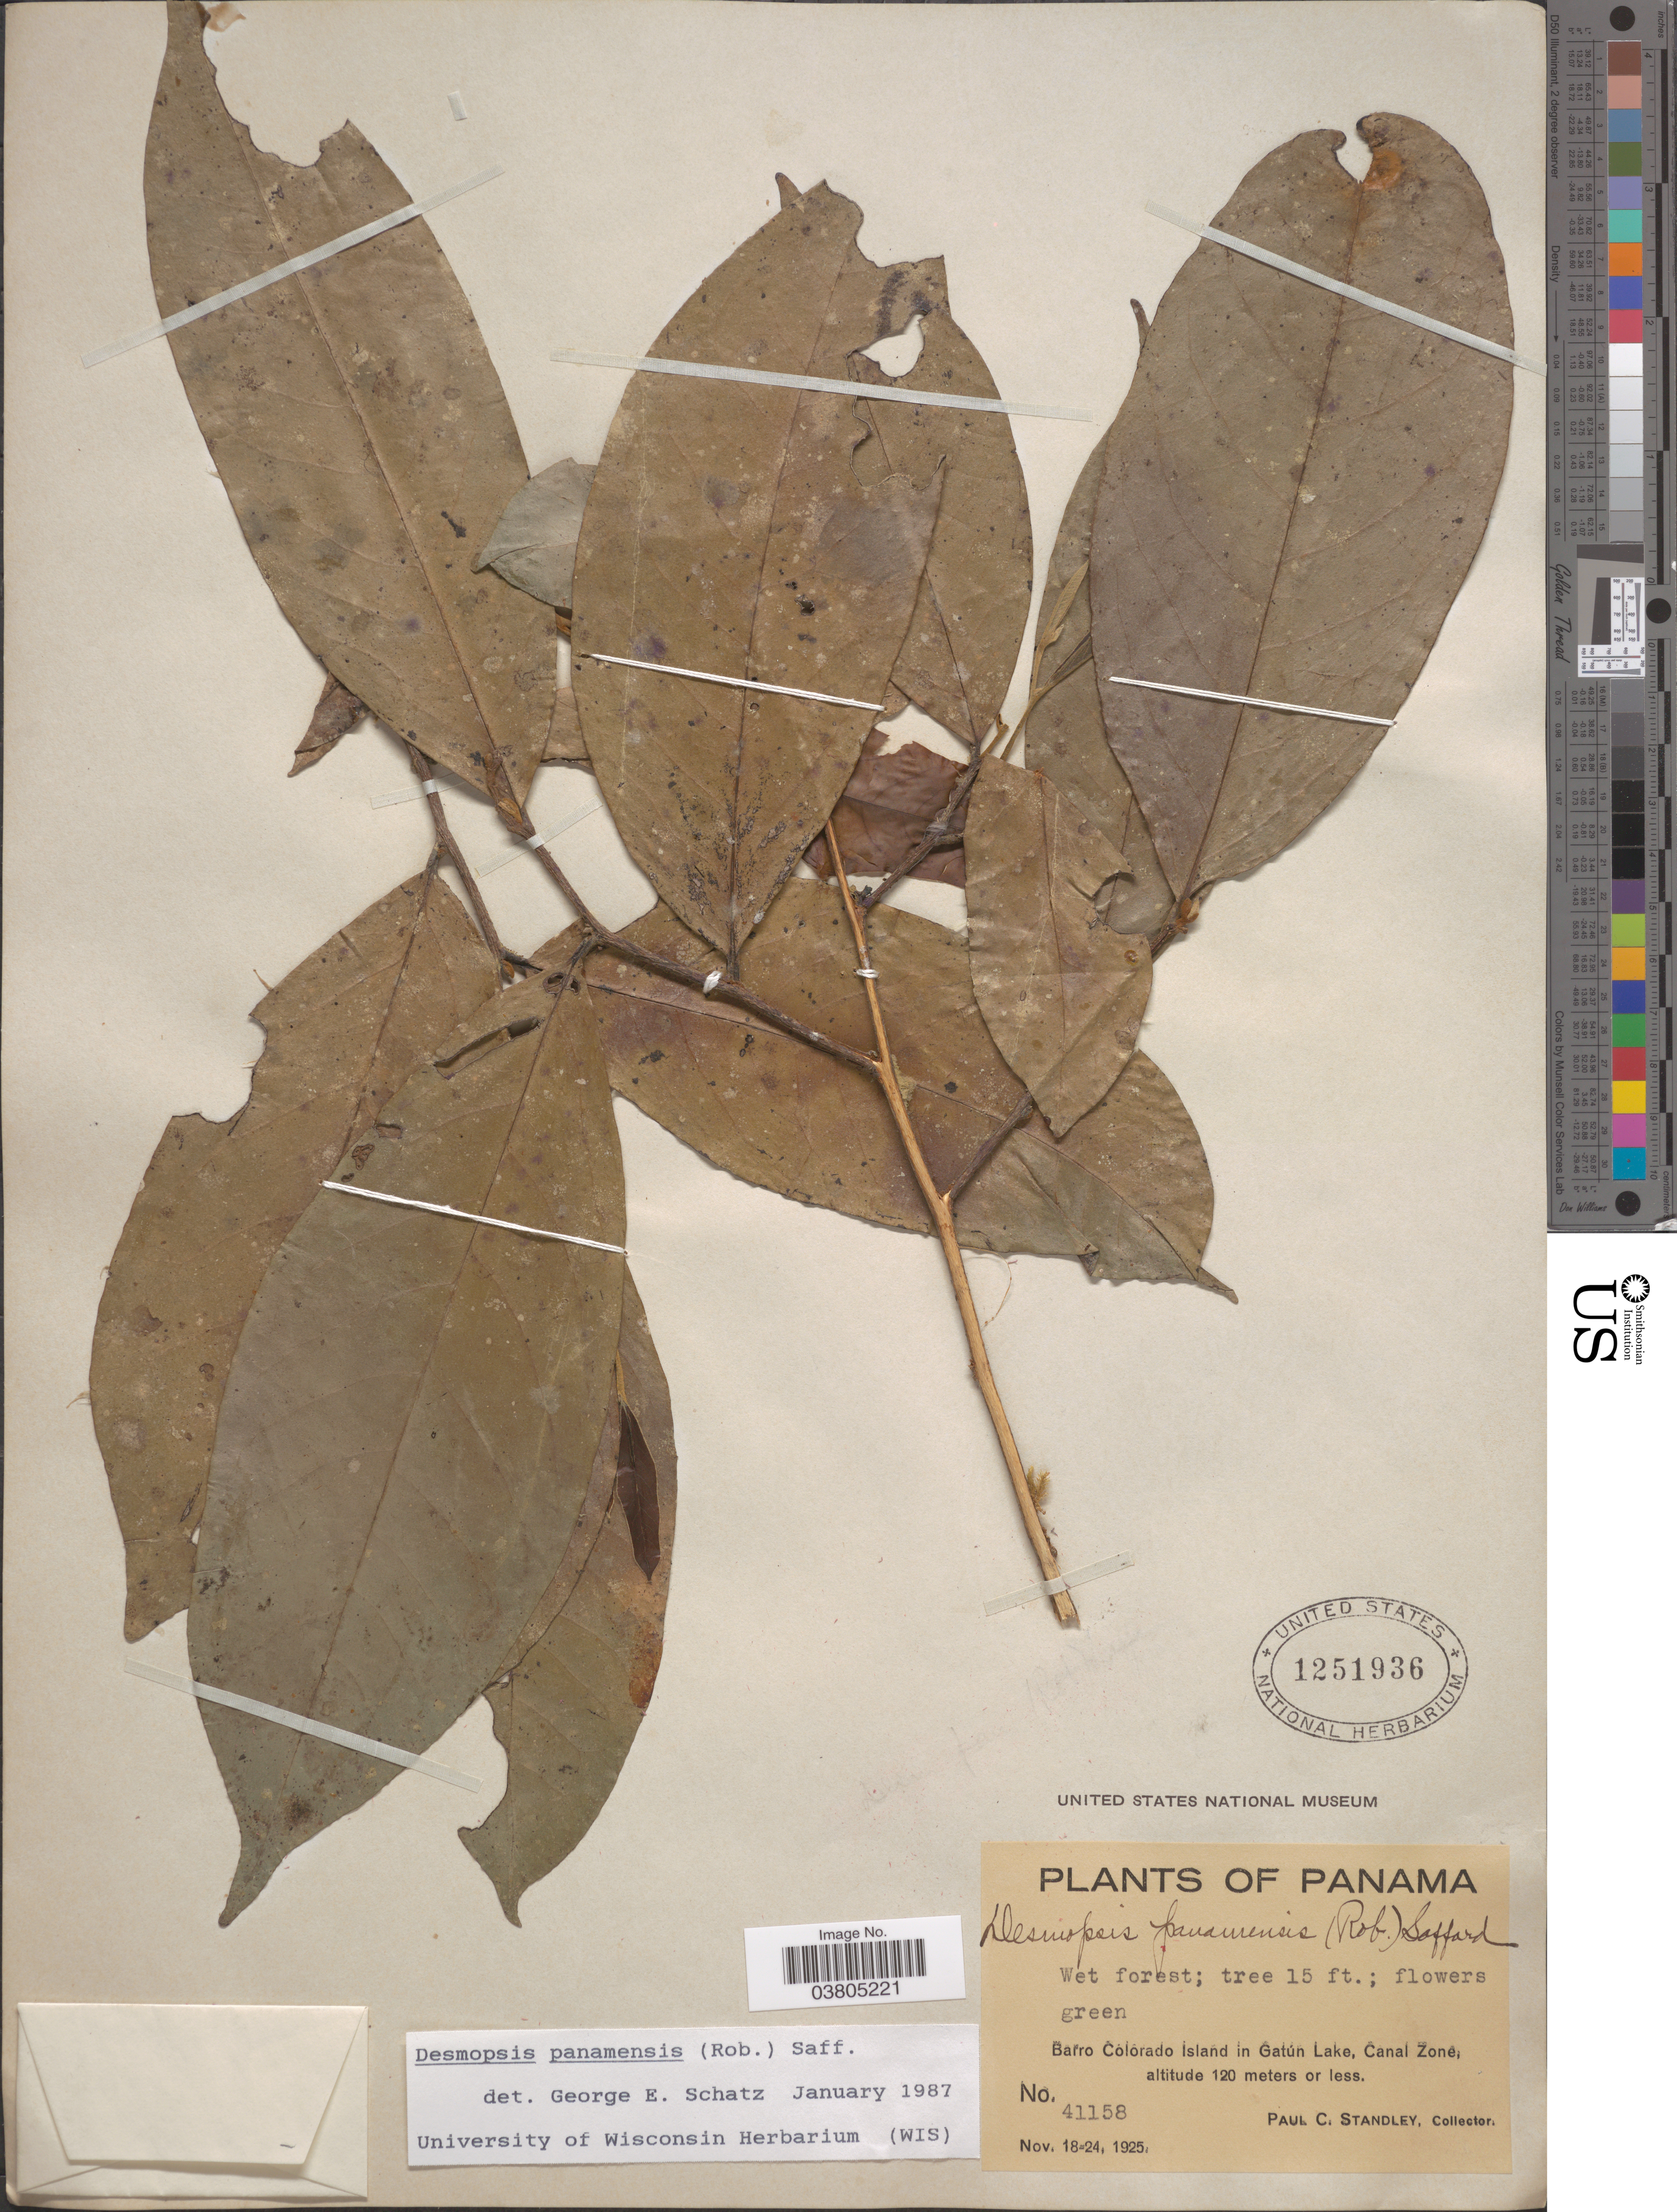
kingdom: Plantae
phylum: Tracheophyta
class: Magnoliopsida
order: Magnoliales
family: Annonaceae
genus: Desmopsis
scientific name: Desmopsis panamensis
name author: (B.L. Rob.) Saff.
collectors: P. C. Standley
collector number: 41158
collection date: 1925-11-18/1925-11-24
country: Panama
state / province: Panamá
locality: Barro Colorado Island in Gatún Lake, Canal Zone.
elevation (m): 120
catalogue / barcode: US 1251936